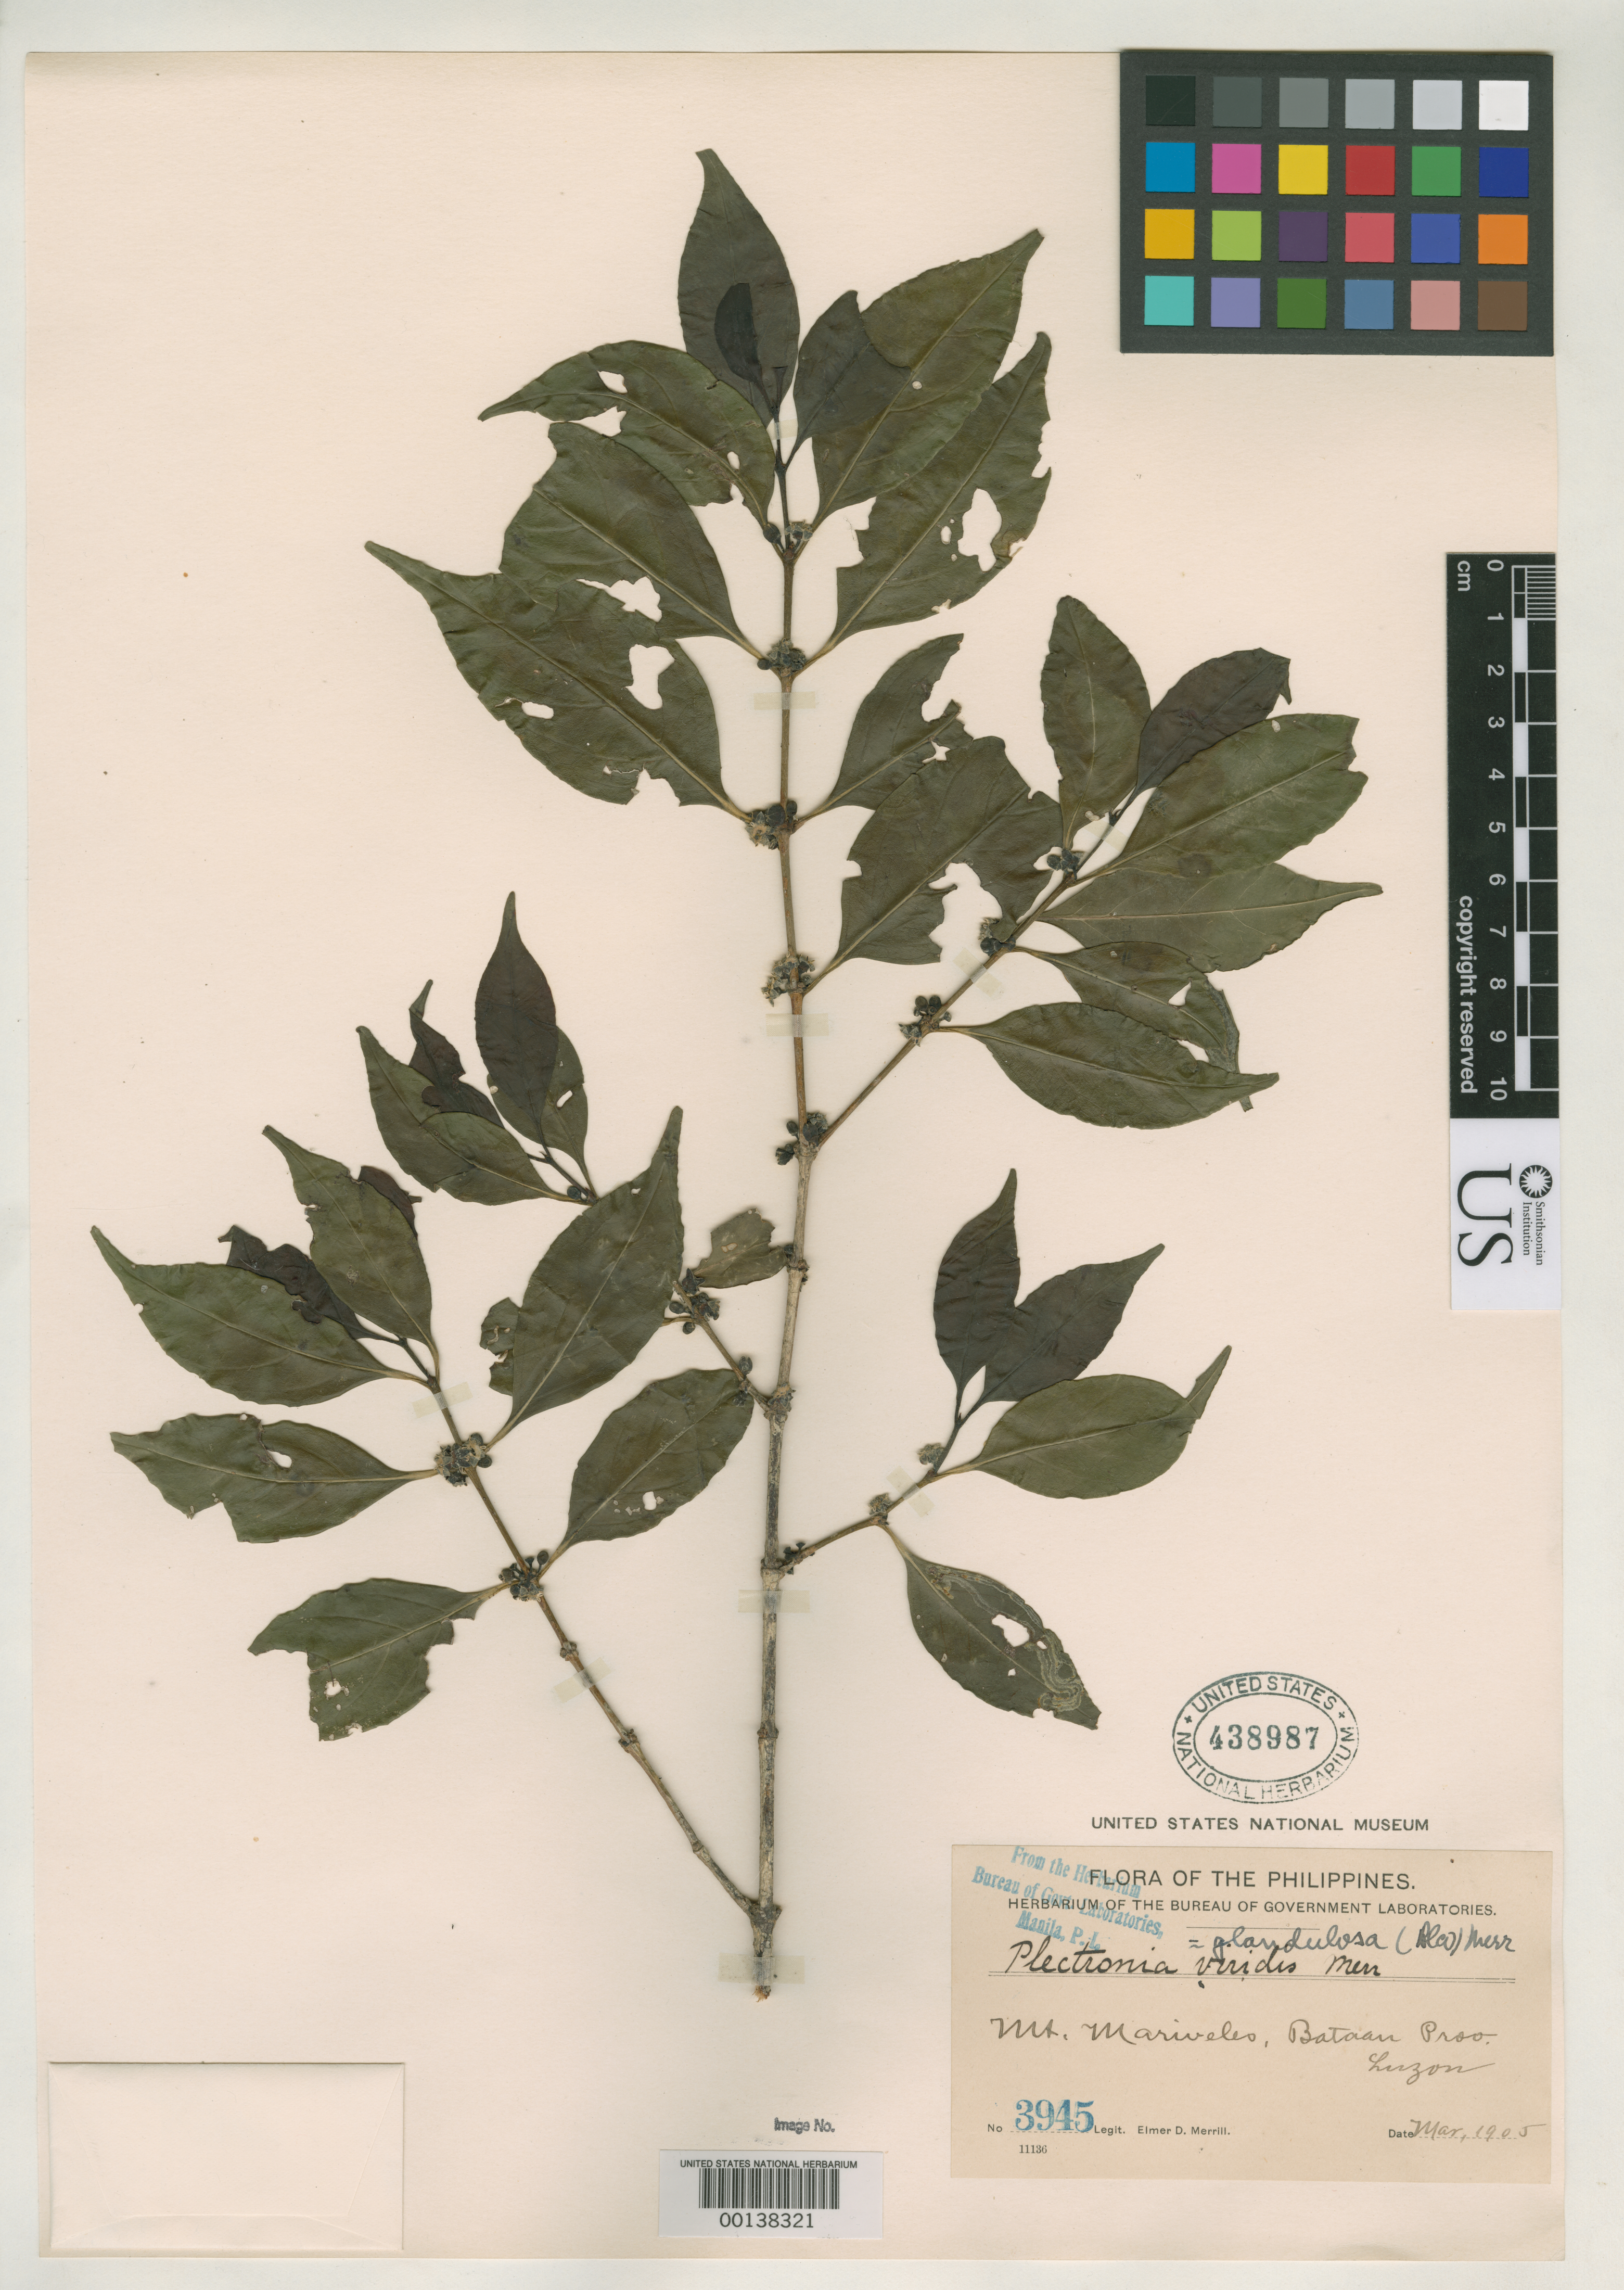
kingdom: Plantae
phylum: Tracheophyta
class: Magnoliopsida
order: Gentianales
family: Rubiaceae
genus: Plectronia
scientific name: Plectronia viridis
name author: Merr.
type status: Isotype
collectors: E. D. Merrill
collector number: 3945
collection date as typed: Mar 1905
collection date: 1905-03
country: Philippines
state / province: Central Luzon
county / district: Bataan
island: Luzon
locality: Mt. Mariveles, Battan Prov. Luzon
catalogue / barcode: US 438987